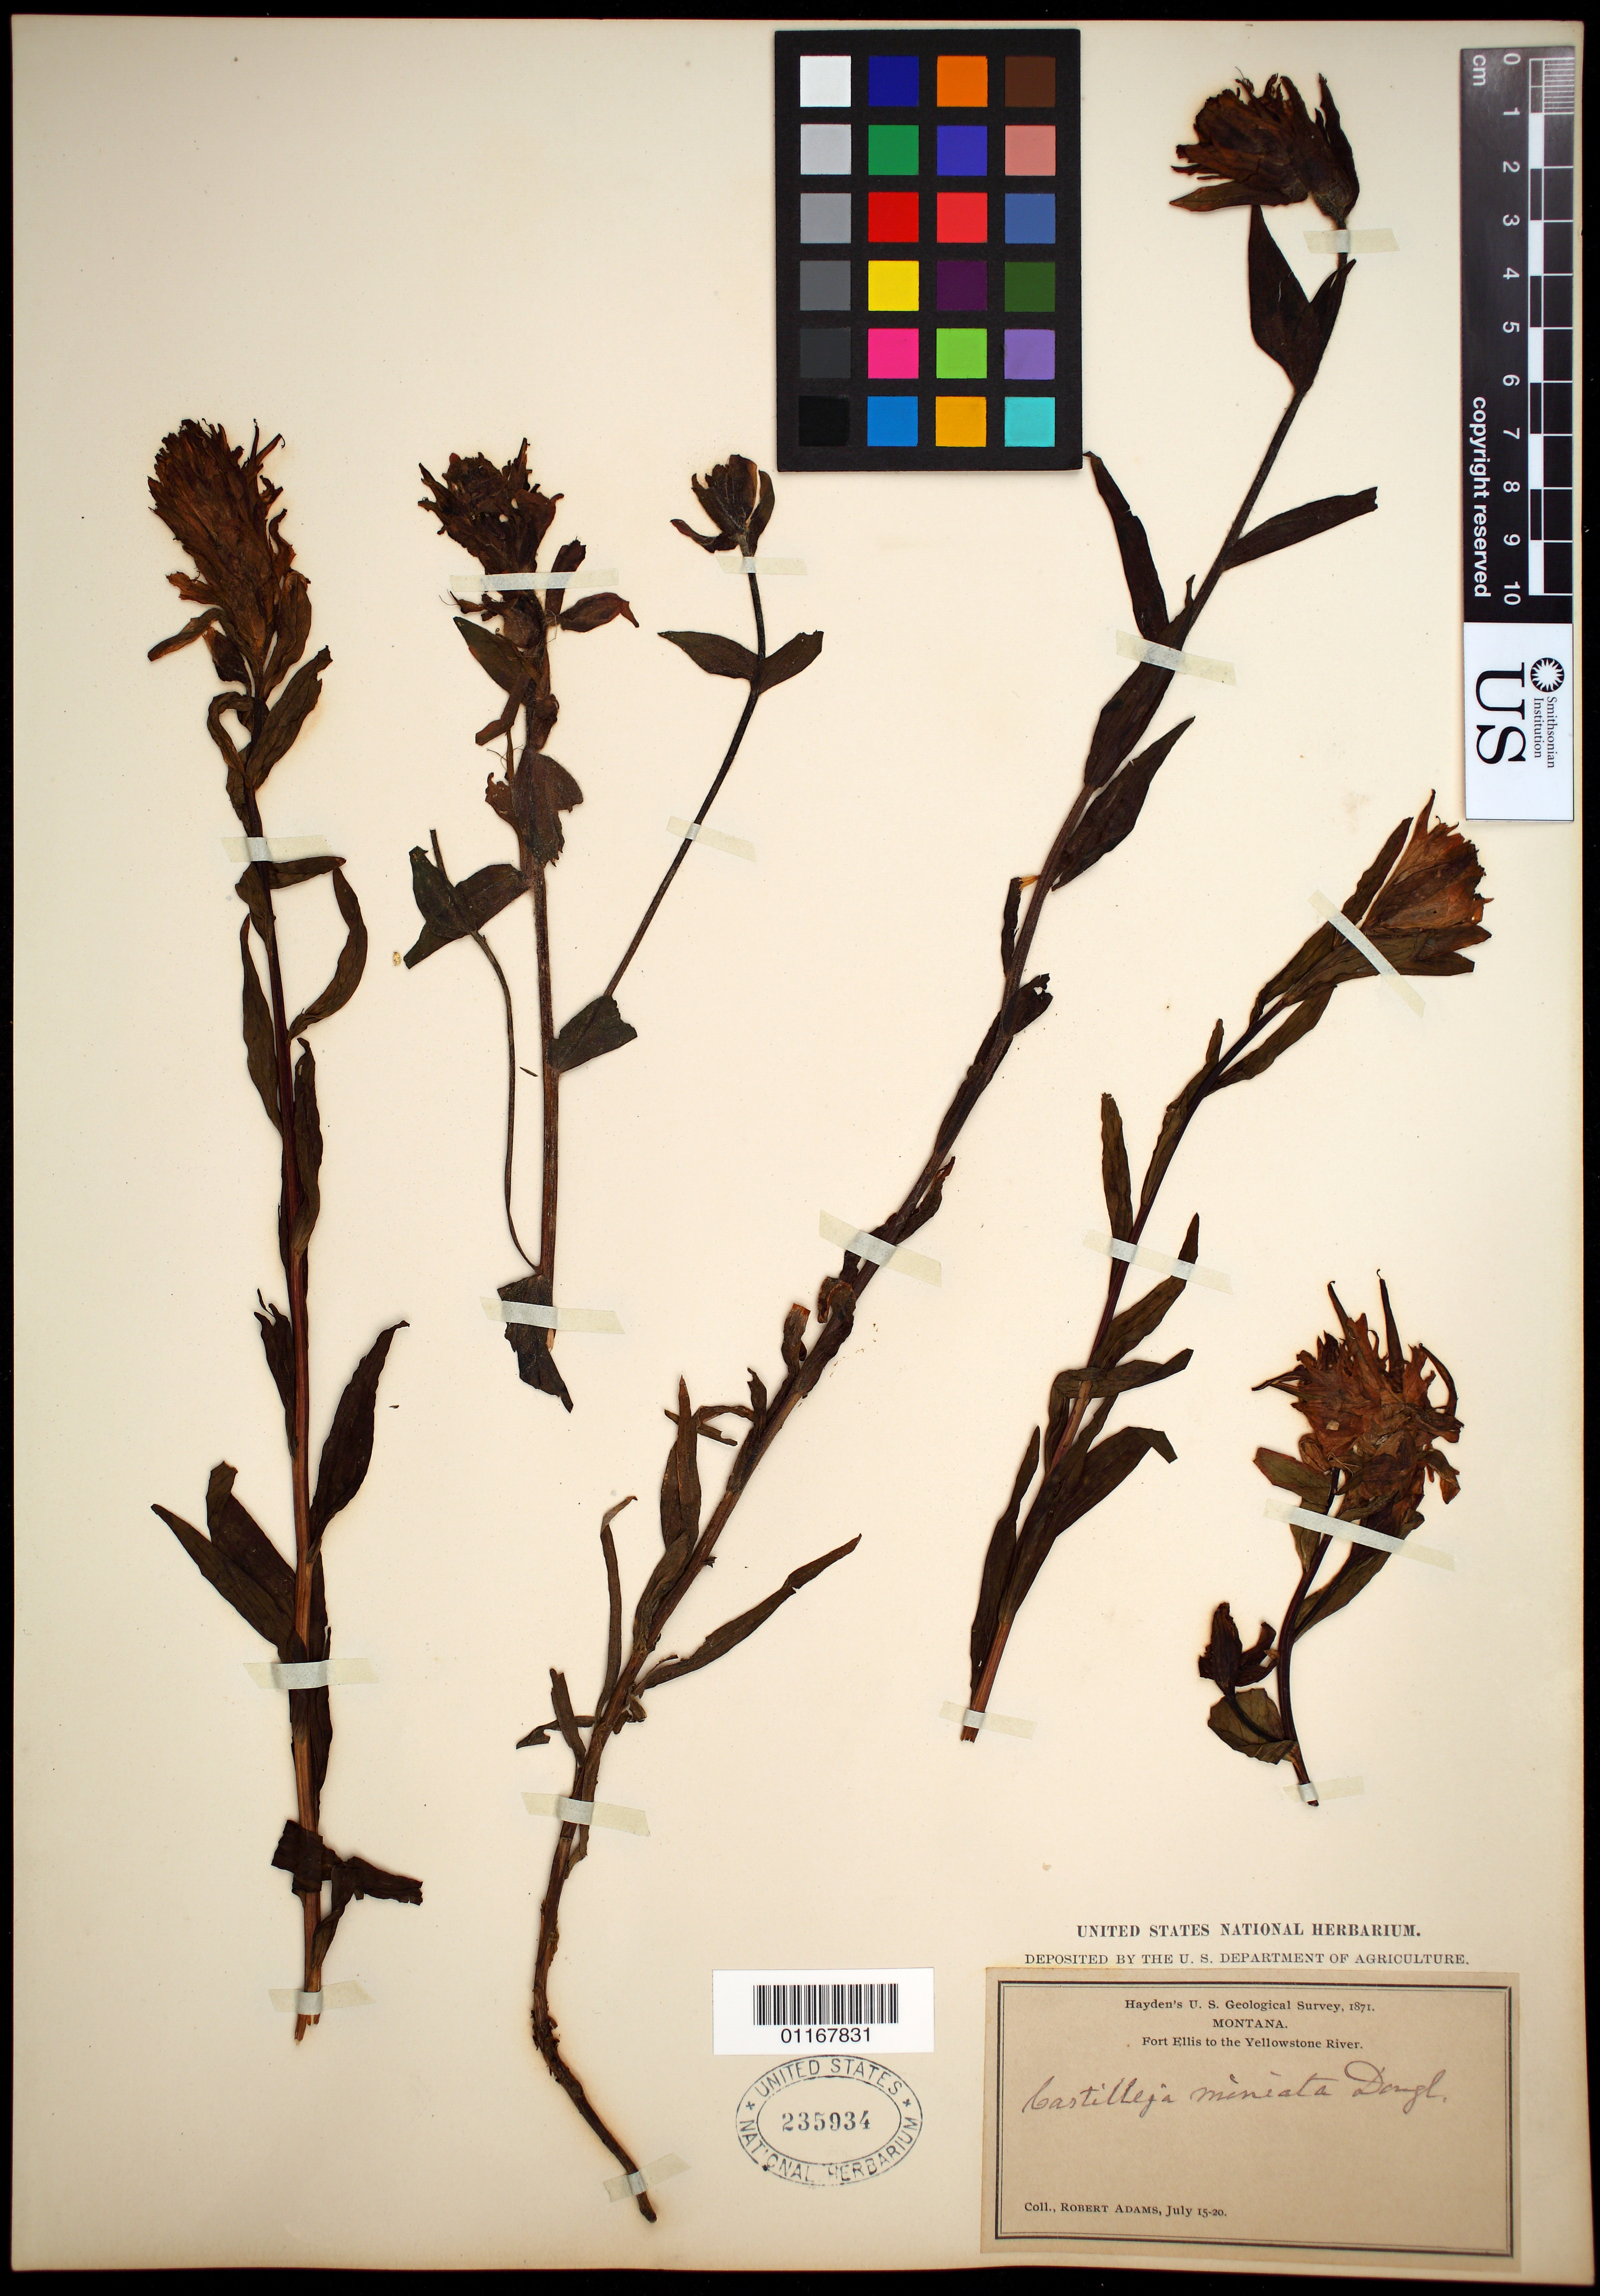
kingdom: Plantae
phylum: Tracheophyta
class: Magnoliopsida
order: Lamiales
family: Orobanchaceae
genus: Castilleja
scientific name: Castilleja miniata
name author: Douglas ex Hook.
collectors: R. Adams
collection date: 1871-07-15/1871-07-20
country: United States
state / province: Montana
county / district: Gallatin / Park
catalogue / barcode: US 235934